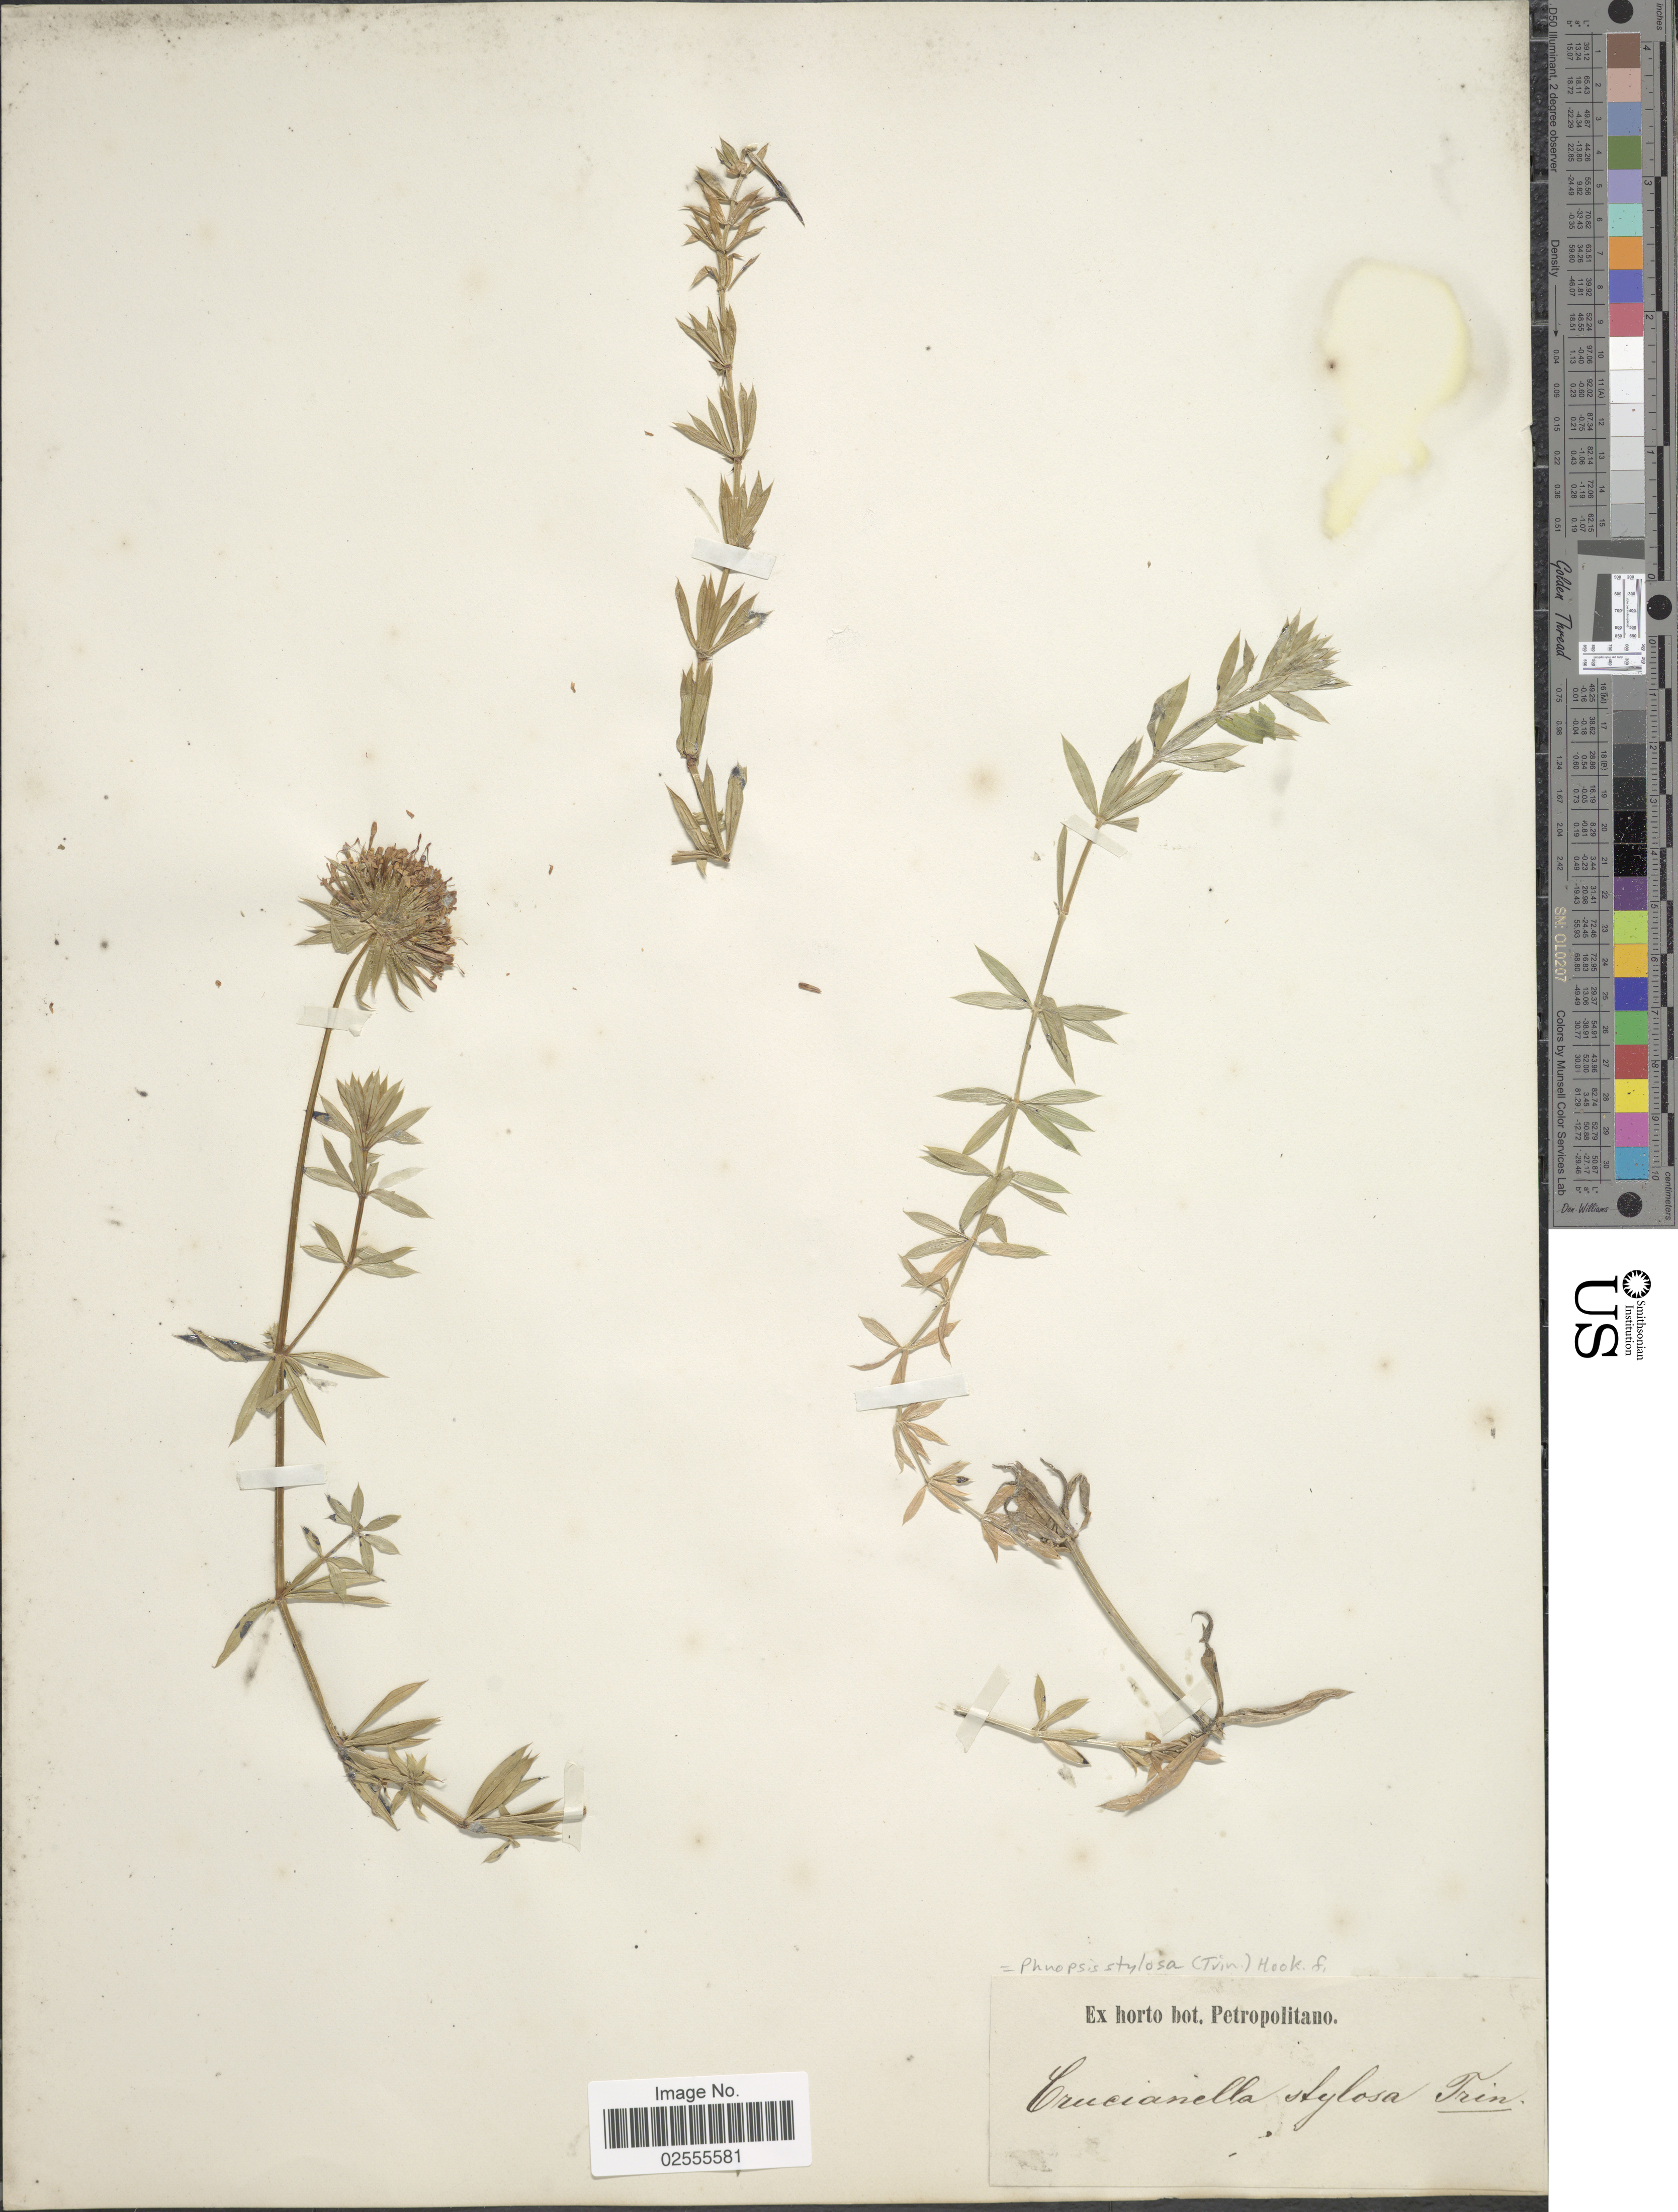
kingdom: Plantae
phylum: Tracheophyta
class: Magnoliopsida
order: Gentianales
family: Rubiaceae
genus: Phuopsis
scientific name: Phuopsis stylosa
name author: (Trin.) Hook. f. ex B.D. Jacks.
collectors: ex Horto Bot. Petropolitano